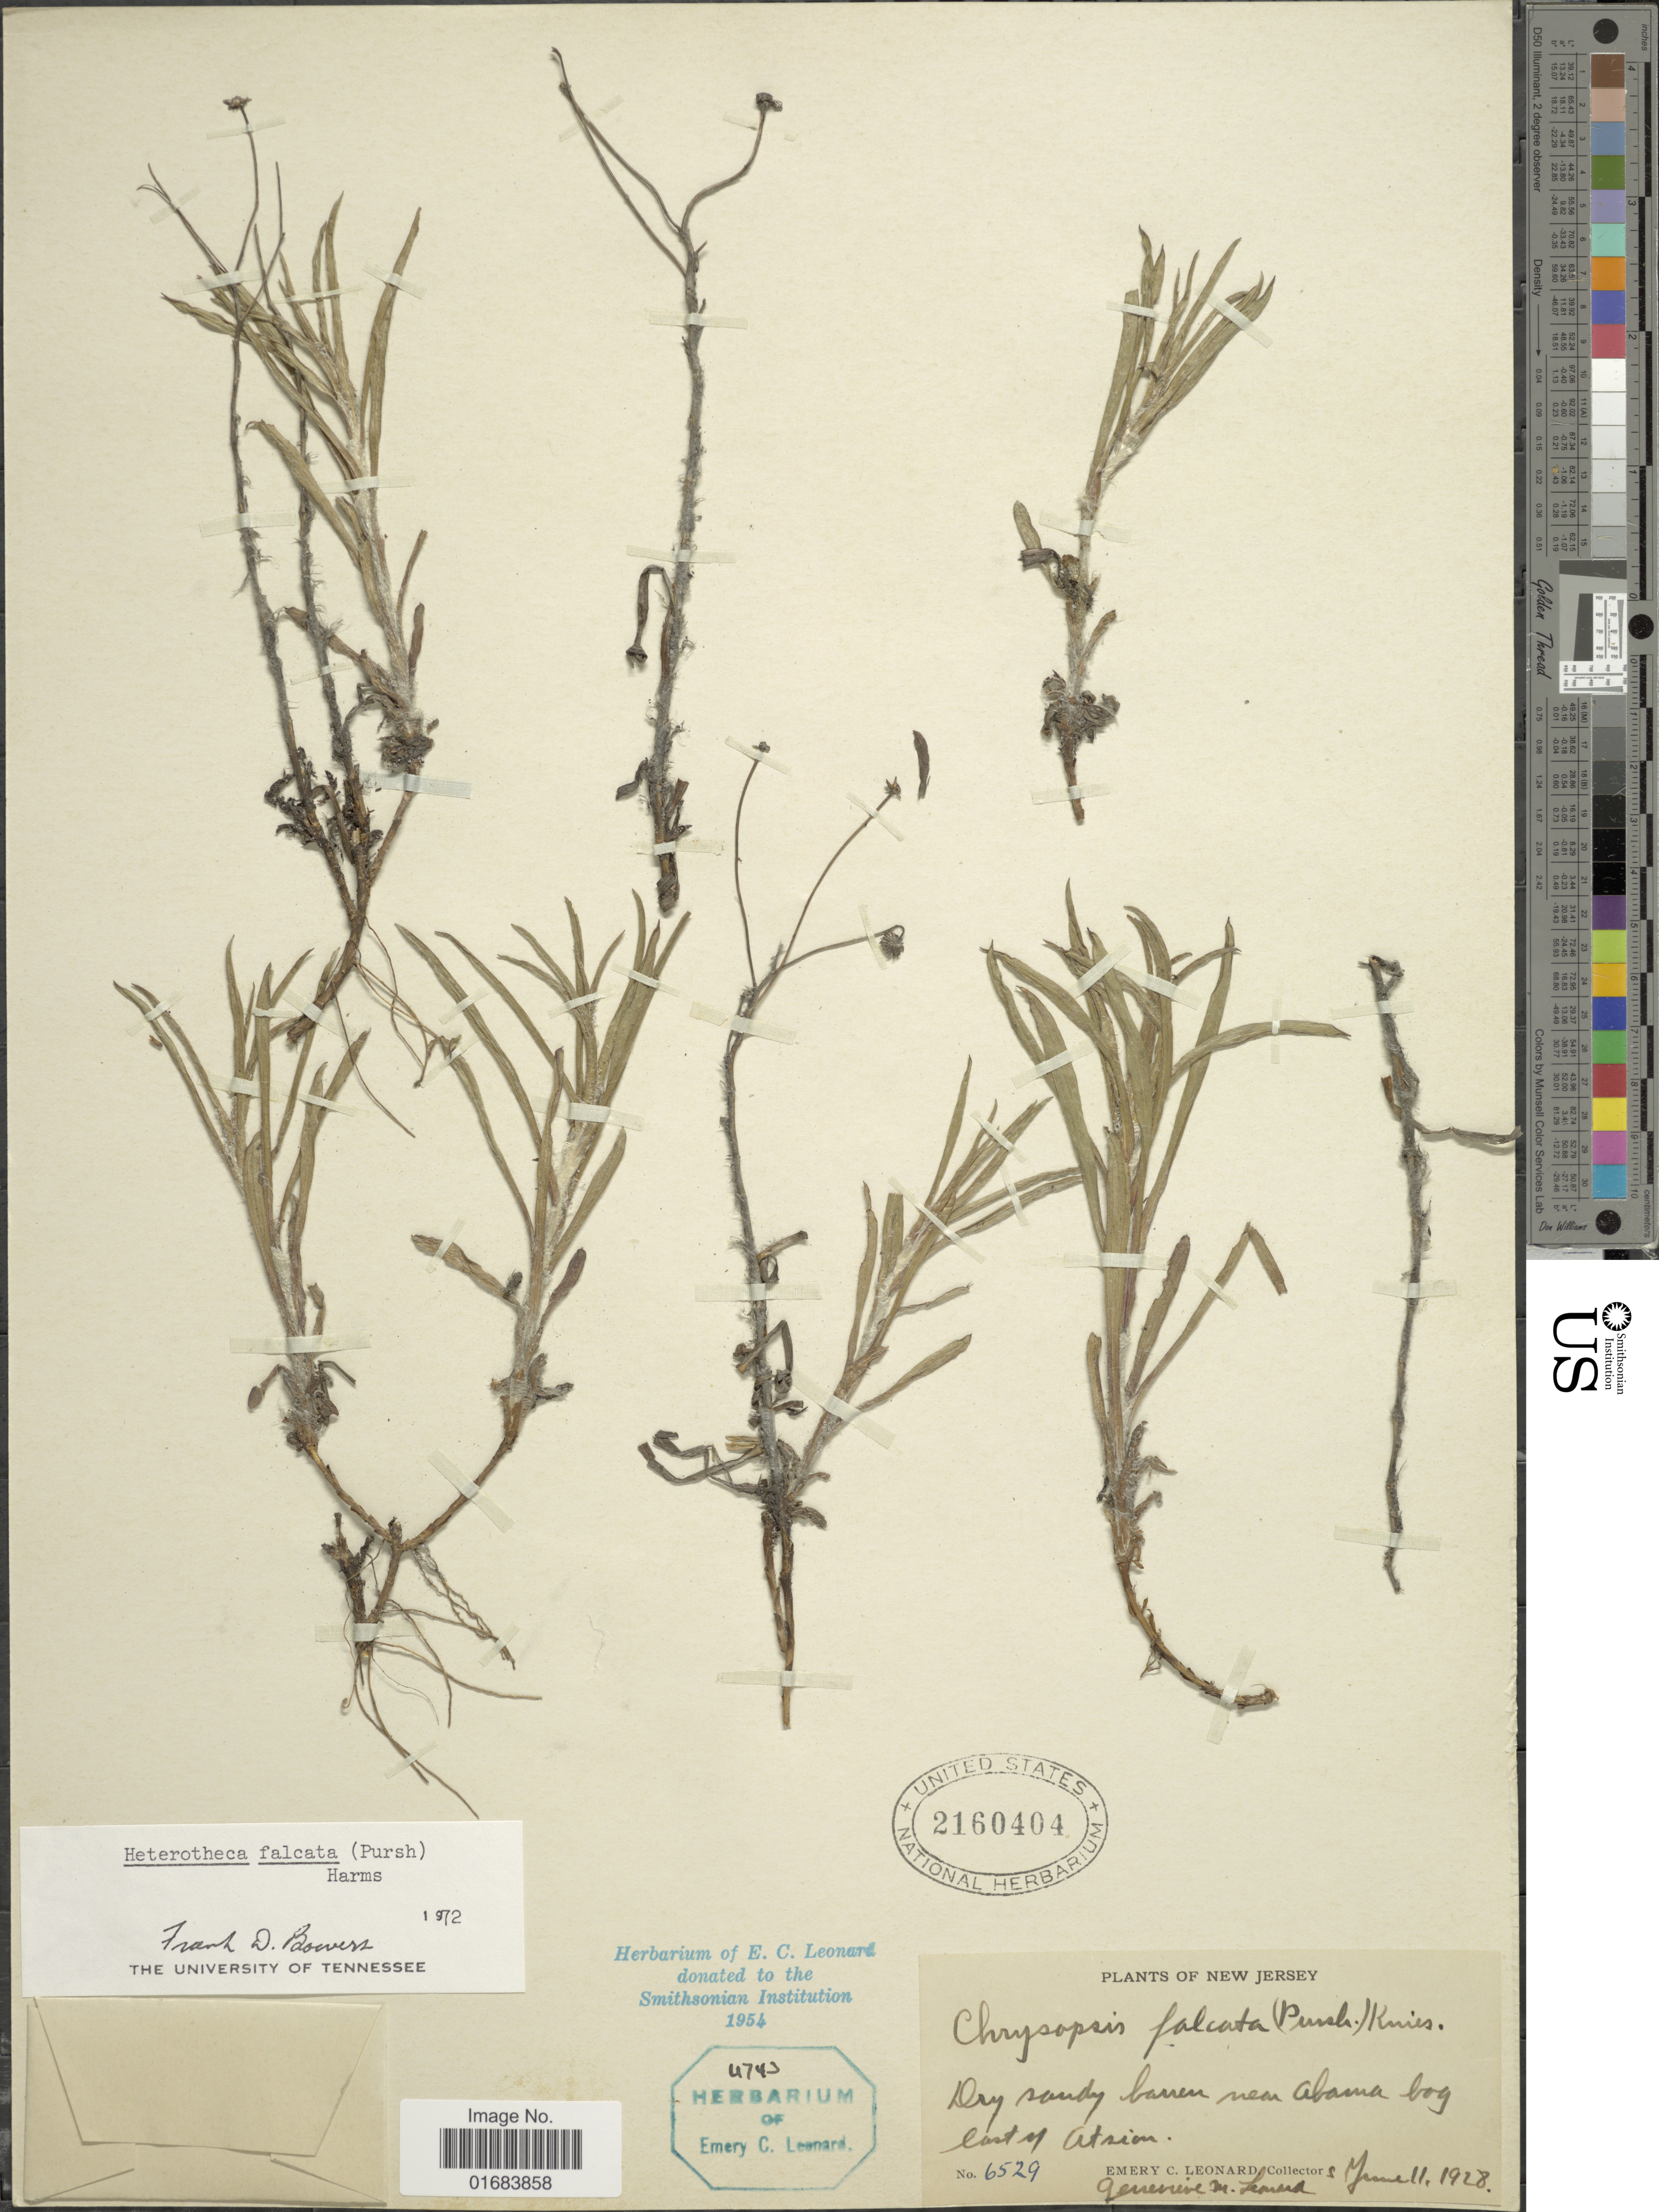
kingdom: Plantae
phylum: Tracheophyta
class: Magnoliopsida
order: Asterales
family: Asteraceae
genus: Pityopsis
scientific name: Pityopsis falcata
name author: (Pursh) Nutt.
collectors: E. C. Leonard & G. M. Leonard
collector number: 6529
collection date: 1928-06-11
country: United States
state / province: New Jersey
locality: Near Abama bay last of Atsion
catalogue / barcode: US 2160404